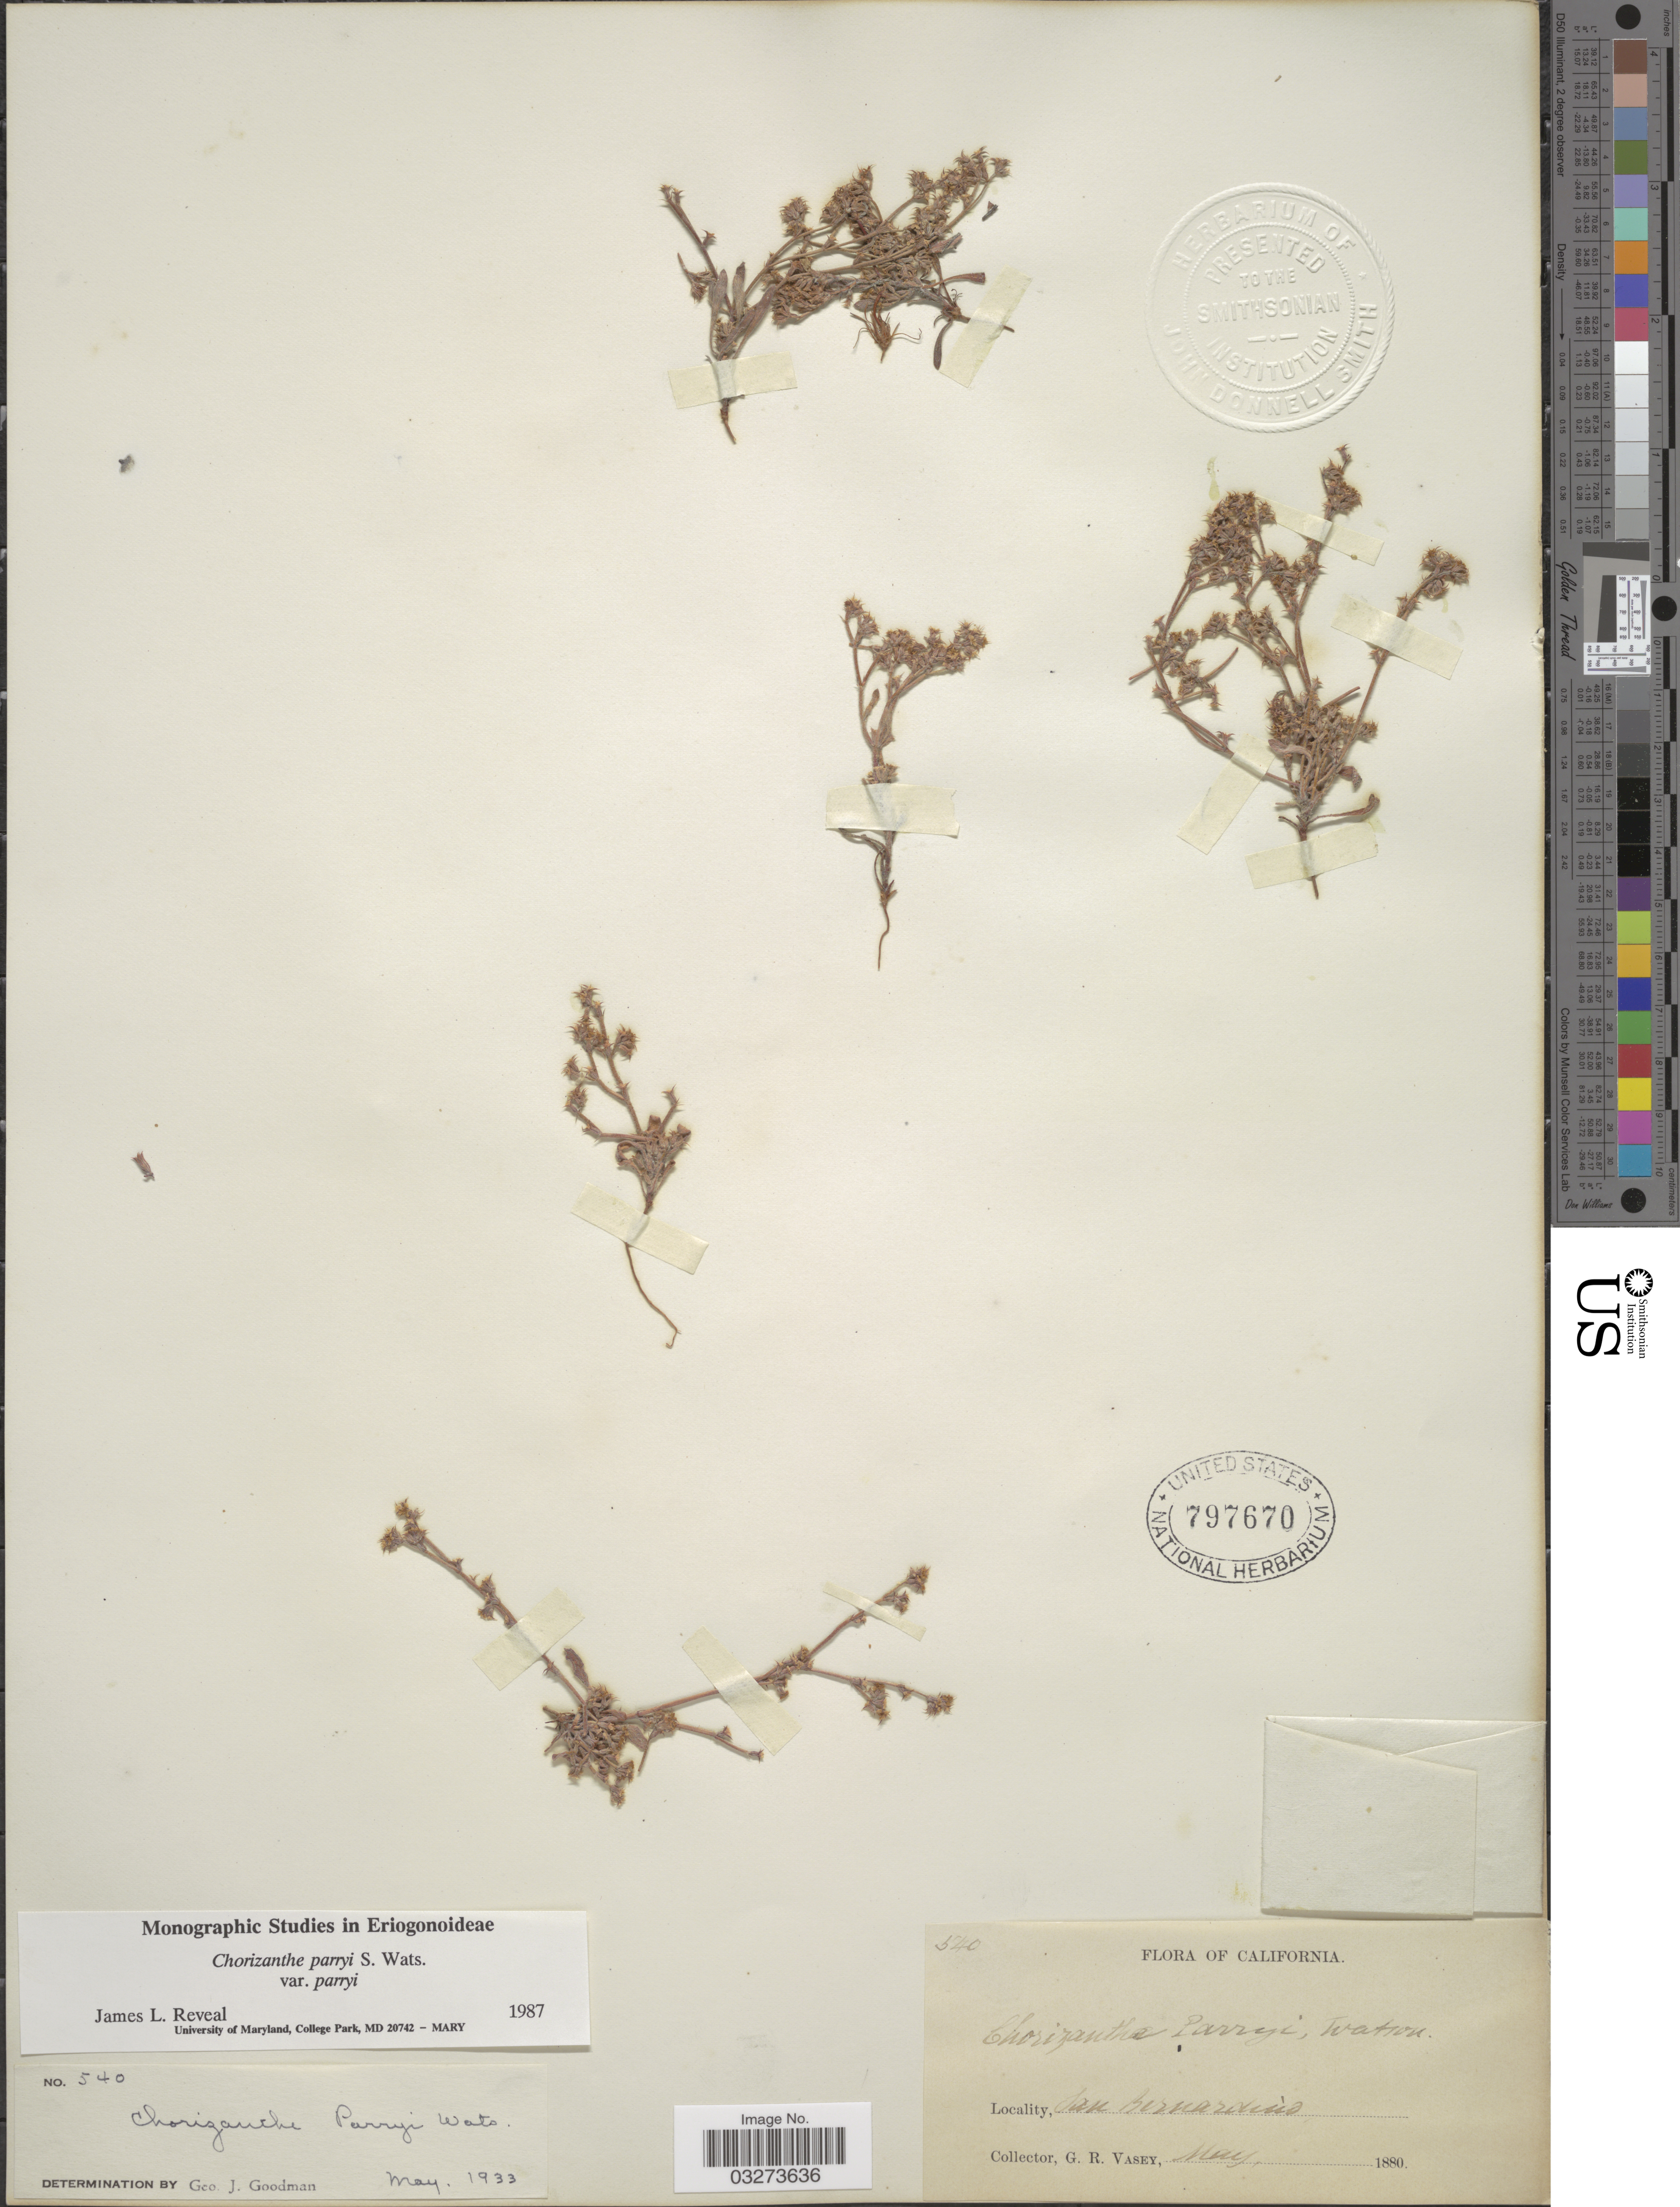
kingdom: Plantae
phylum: Tracheophyta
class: Magnoliopsida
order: Caryophyllales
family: Polygonaceae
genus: Chorizanthe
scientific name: Chorizanthe parryi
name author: S. Watson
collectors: G. R. Vasey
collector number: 540*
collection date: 1880-05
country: United States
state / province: California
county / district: San Bernardino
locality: San Bernardino.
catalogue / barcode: US 797670